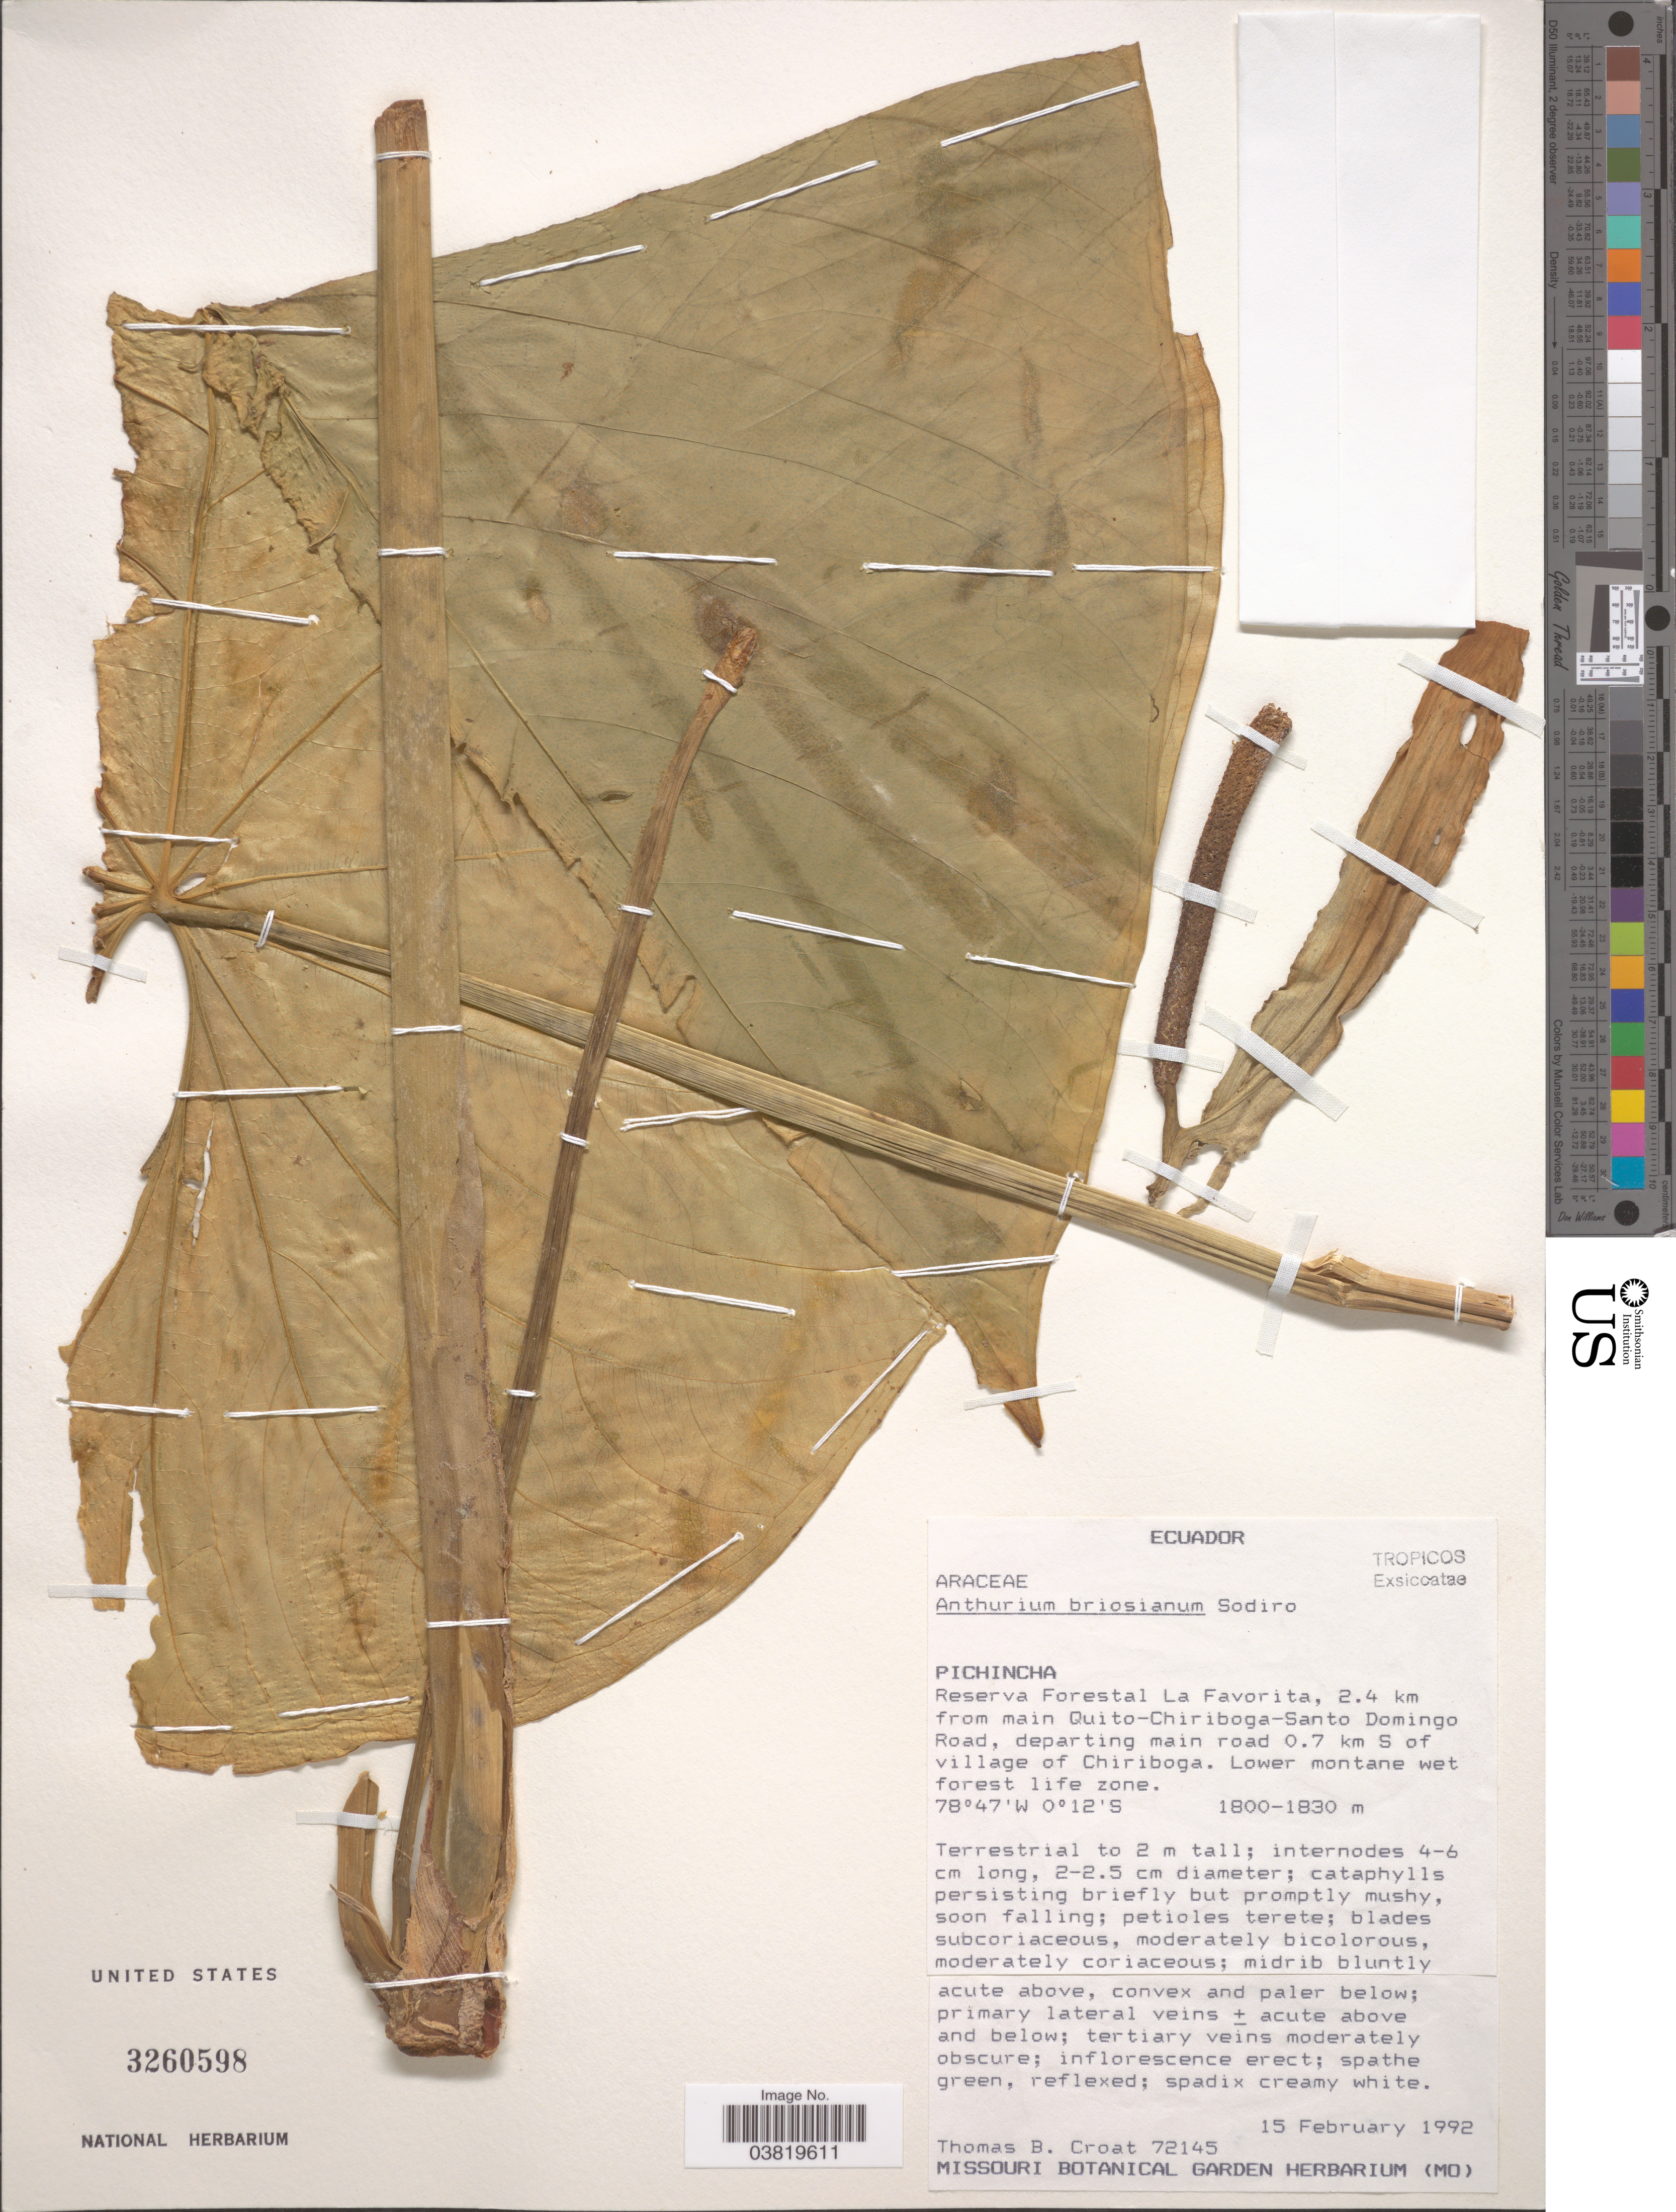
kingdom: Plantae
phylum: Tracheophyta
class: Liliopsida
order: Alismatales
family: Araceae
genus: Anthurium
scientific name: Anthurium breviscapum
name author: Kunth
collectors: T. B. Croat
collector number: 72145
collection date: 1992-02-15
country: Ecuador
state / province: Pichincha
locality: Reserva Forestal La Favorita, 2.4 km from main Quito-Chiriboga-Santo Domingo Road, departing main road 0.7 km S of village of Chiriboga.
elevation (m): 1800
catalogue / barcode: US 3260598